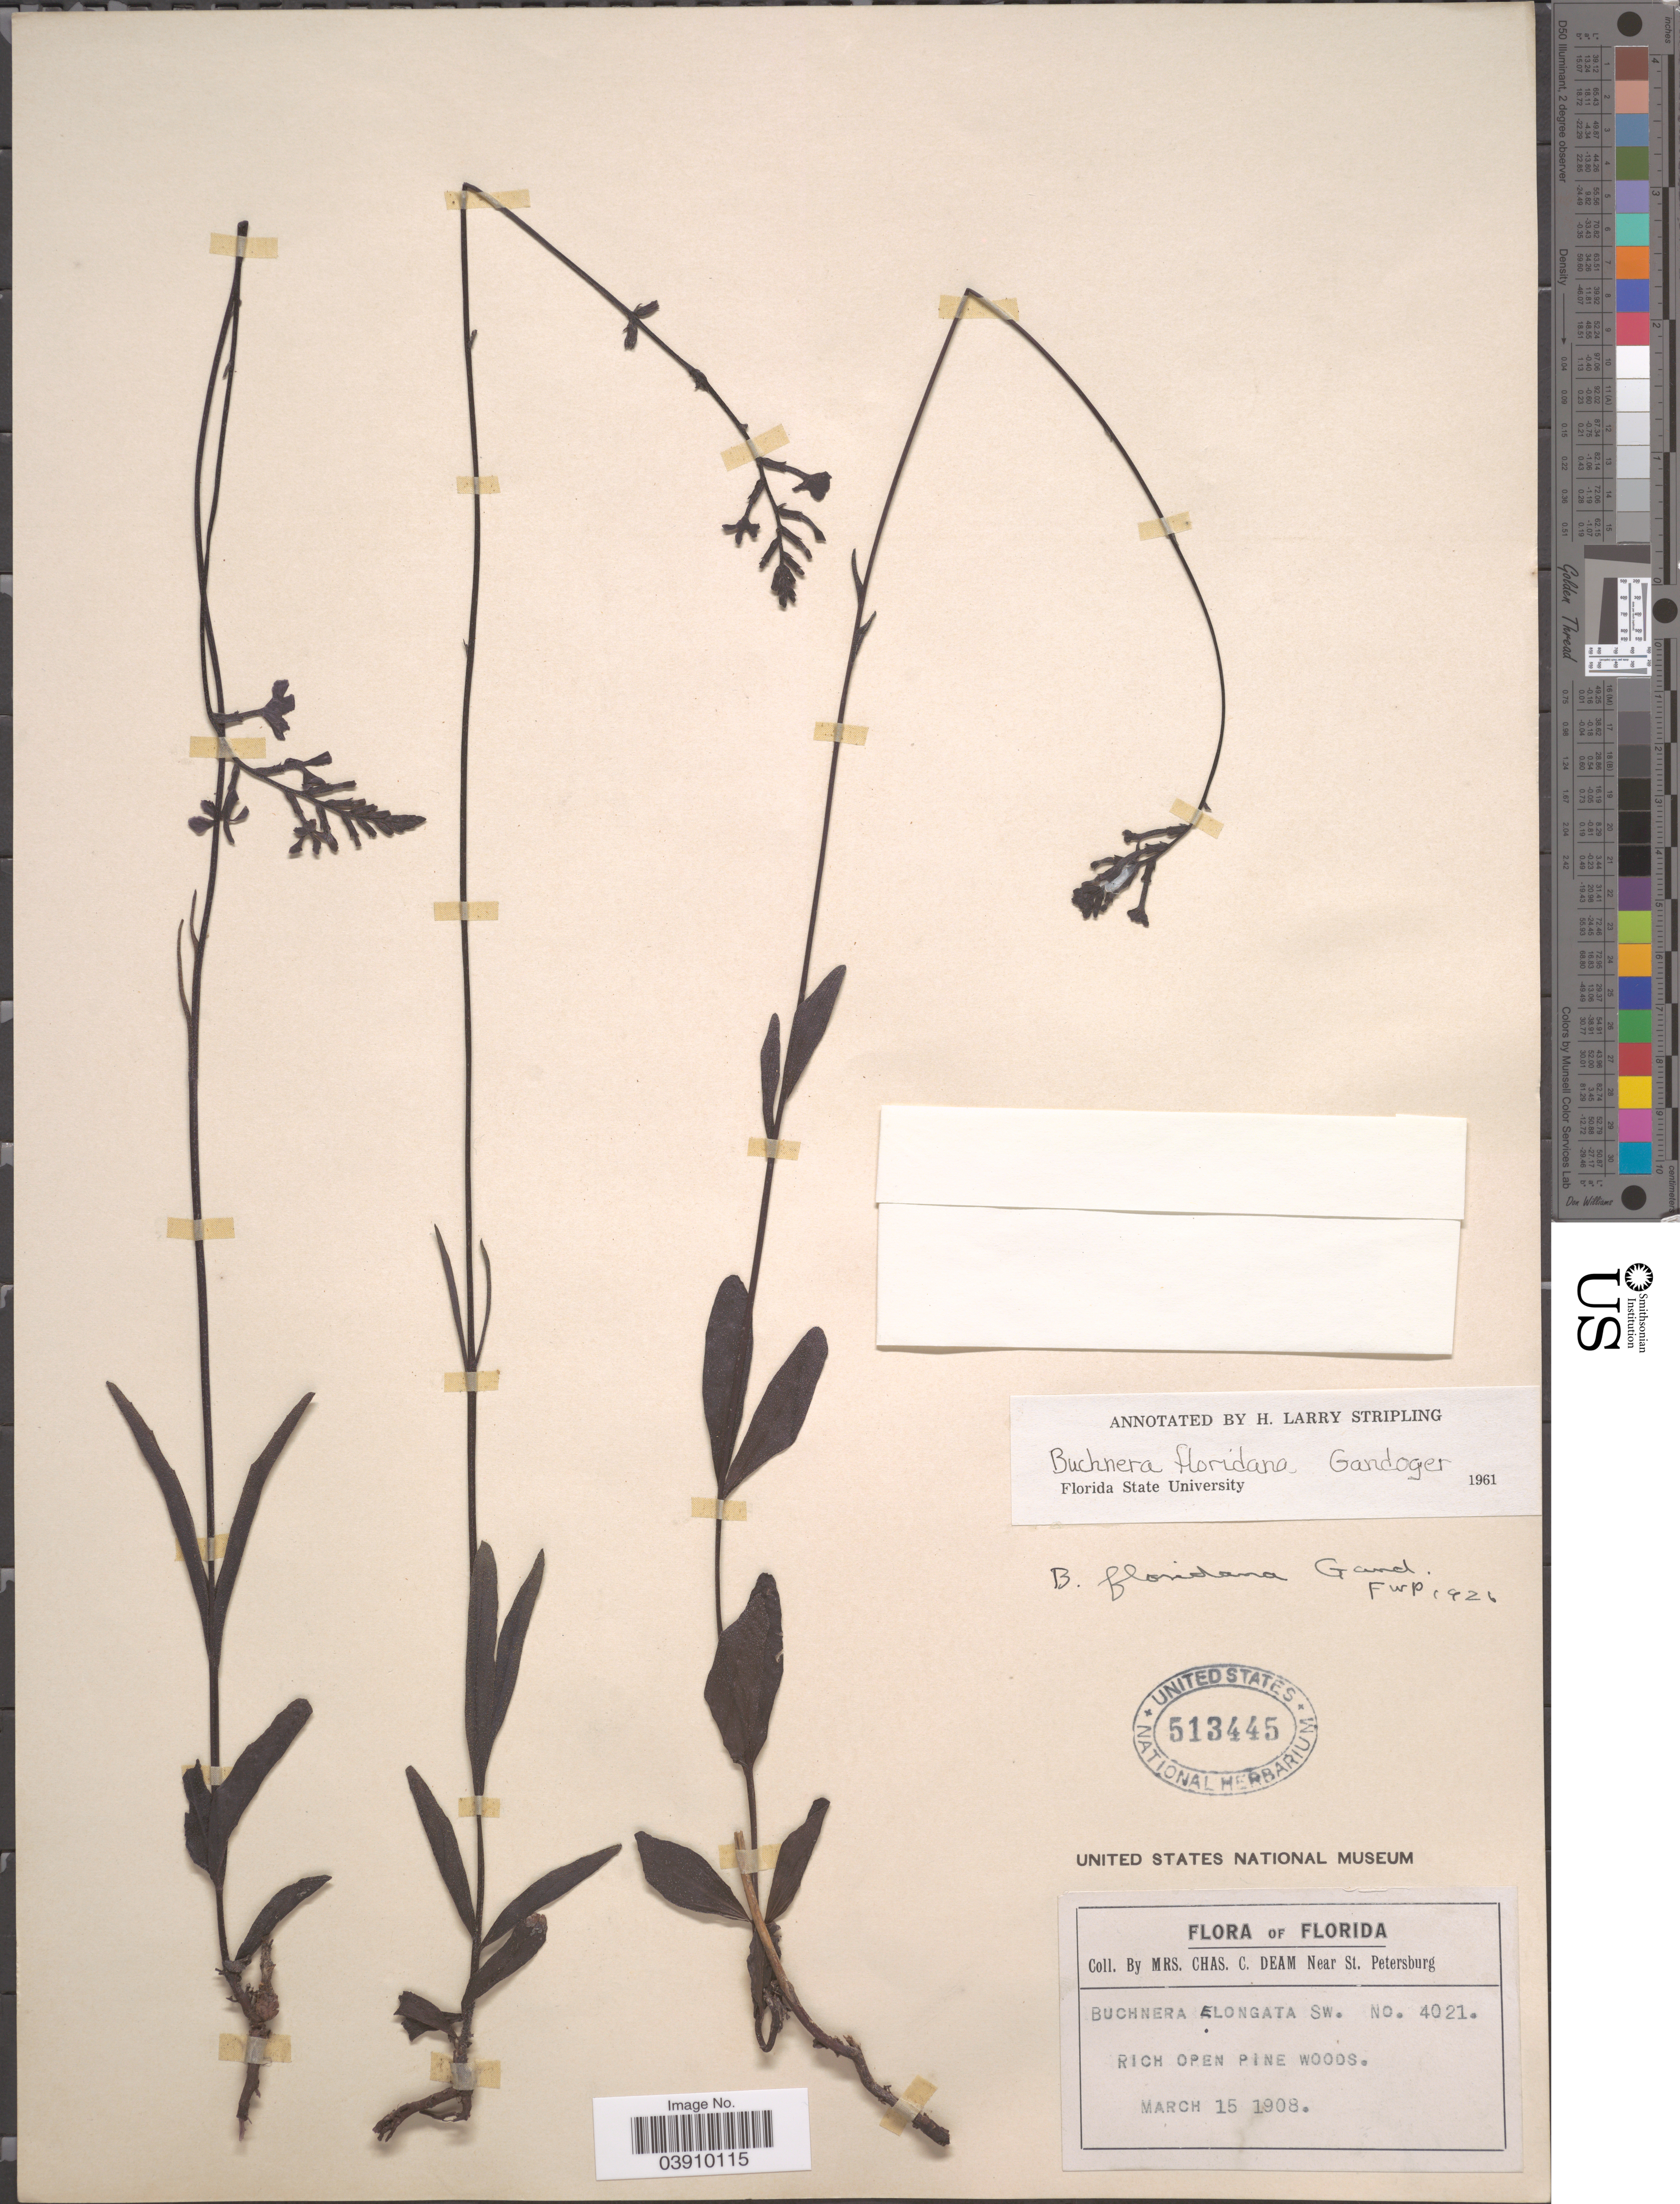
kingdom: Plantae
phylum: Tracheophyta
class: Magnoliopsida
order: Lamiales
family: Orobanchaceae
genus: Buchnera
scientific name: Buchnera floridana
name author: Gand.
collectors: C. C. Deam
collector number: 4021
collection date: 1908-03-15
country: United States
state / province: Florida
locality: Near St. Petersburg.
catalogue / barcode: US 513445